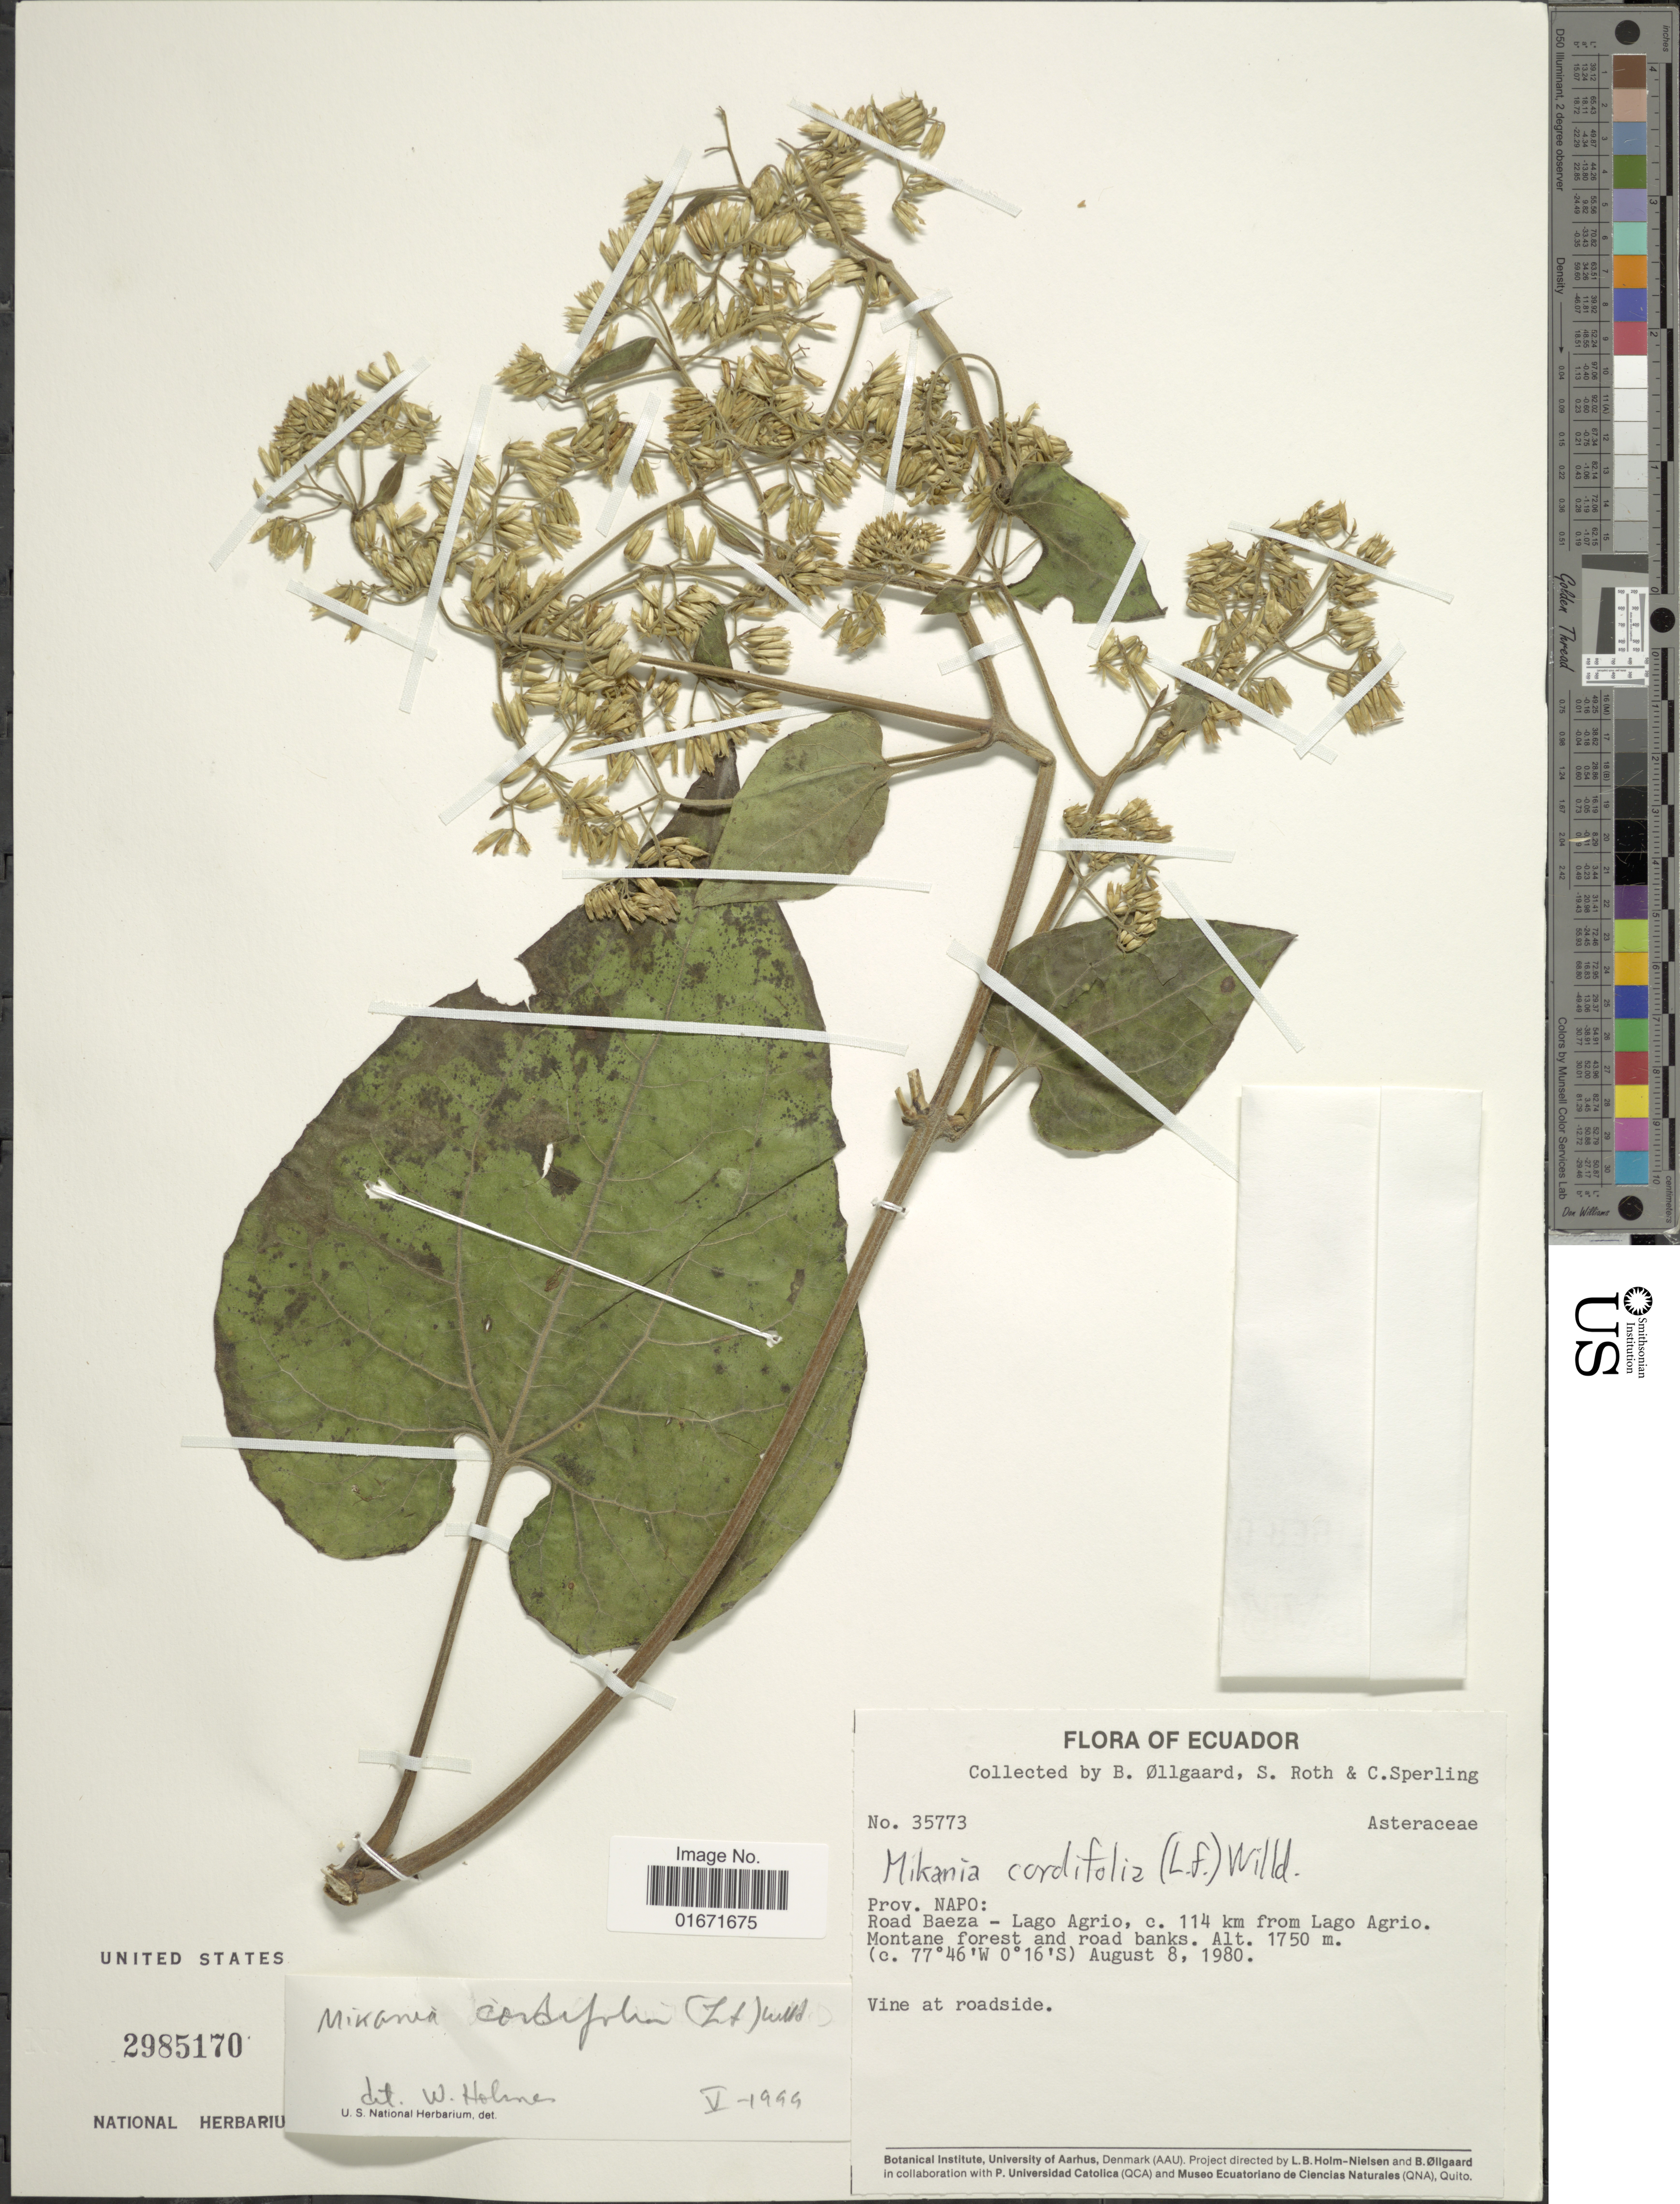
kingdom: Plantae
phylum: Tracheophyta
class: Magnoliopsida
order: Asterales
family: Asteraceae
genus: Mikania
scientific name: Mikania cordifolia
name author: Kunth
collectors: B. Øllgaard, S. Roth & C. Sperling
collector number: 35773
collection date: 1980-08-08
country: Ecuador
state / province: Napo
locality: Prov. Napo: Road Baeza - Lago Agrio, c. 114 km from Lago Agrio. Montane forest and road banks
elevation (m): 1750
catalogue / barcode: US 2985170